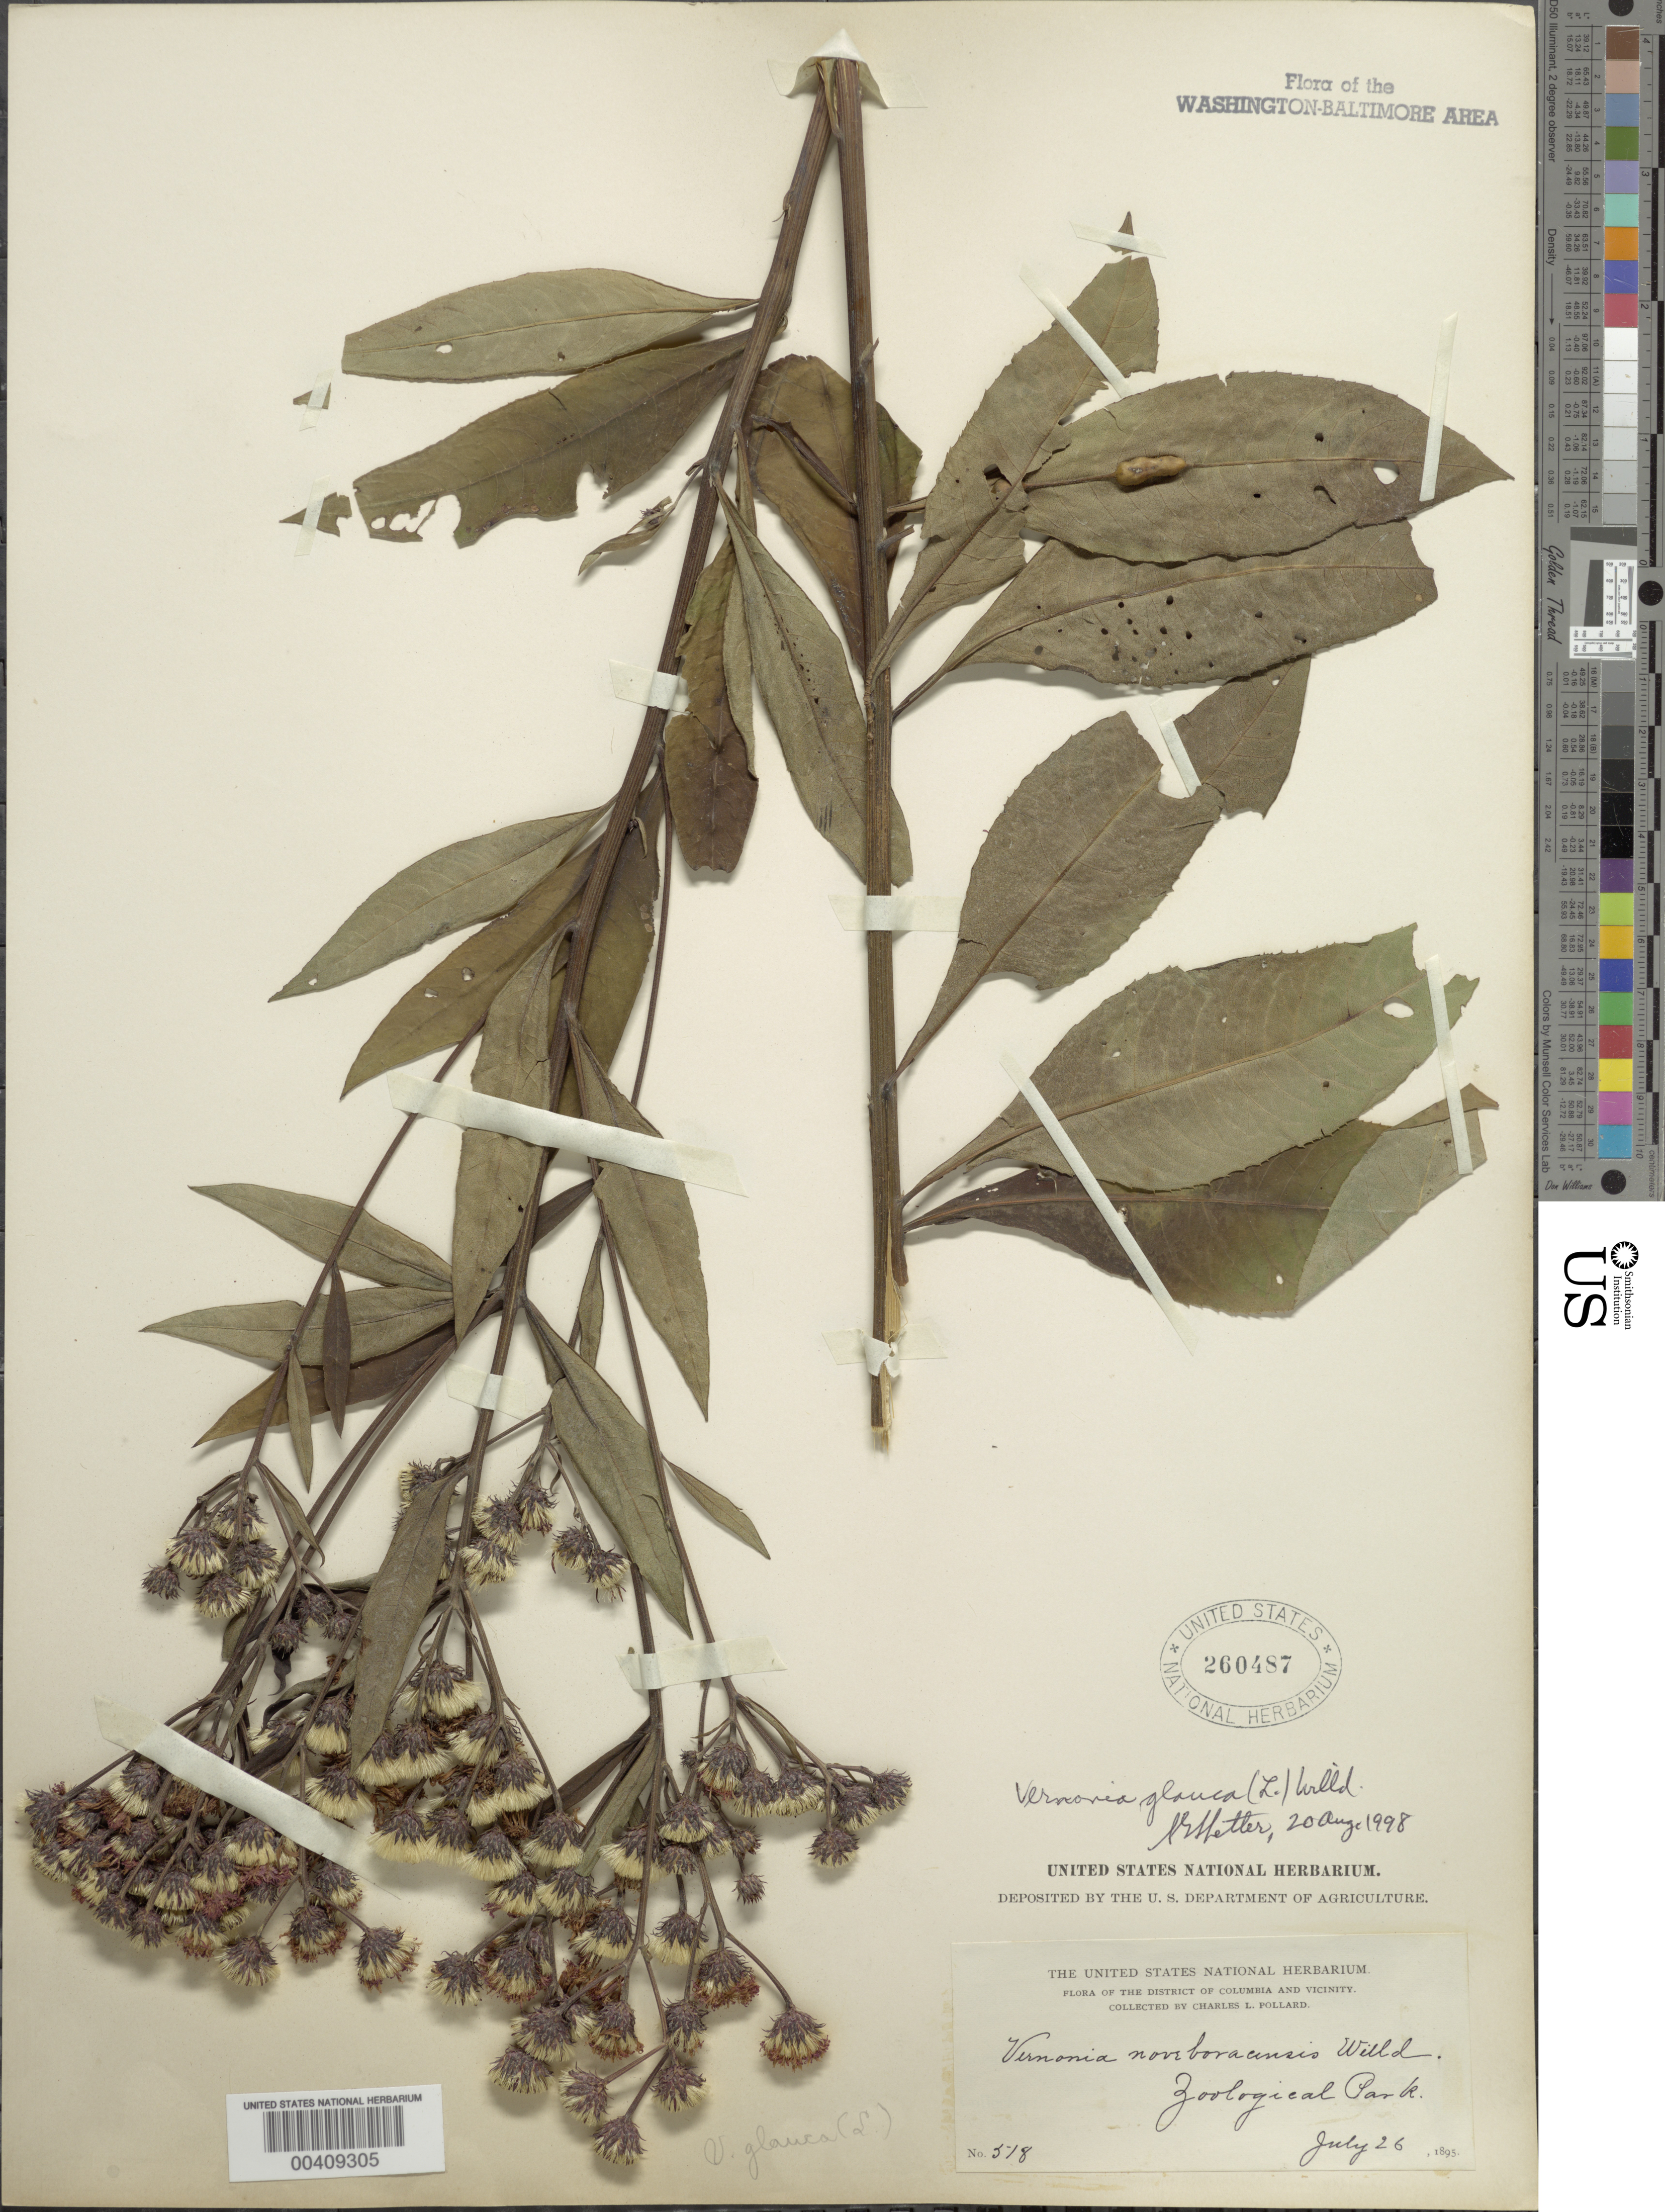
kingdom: Plantae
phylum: Tracheophyta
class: Magnoliopsida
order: Asterales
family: Asteraceae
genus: Vernonia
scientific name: Vernonia glauca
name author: (L.) Willd.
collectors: C. L. Pollard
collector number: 518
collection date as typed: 26 Jul 1895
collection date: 1895-07-26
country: United States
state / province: District of Columbia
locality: Zoological Park Rock Creek Park & vicinity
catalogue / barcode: US 260487